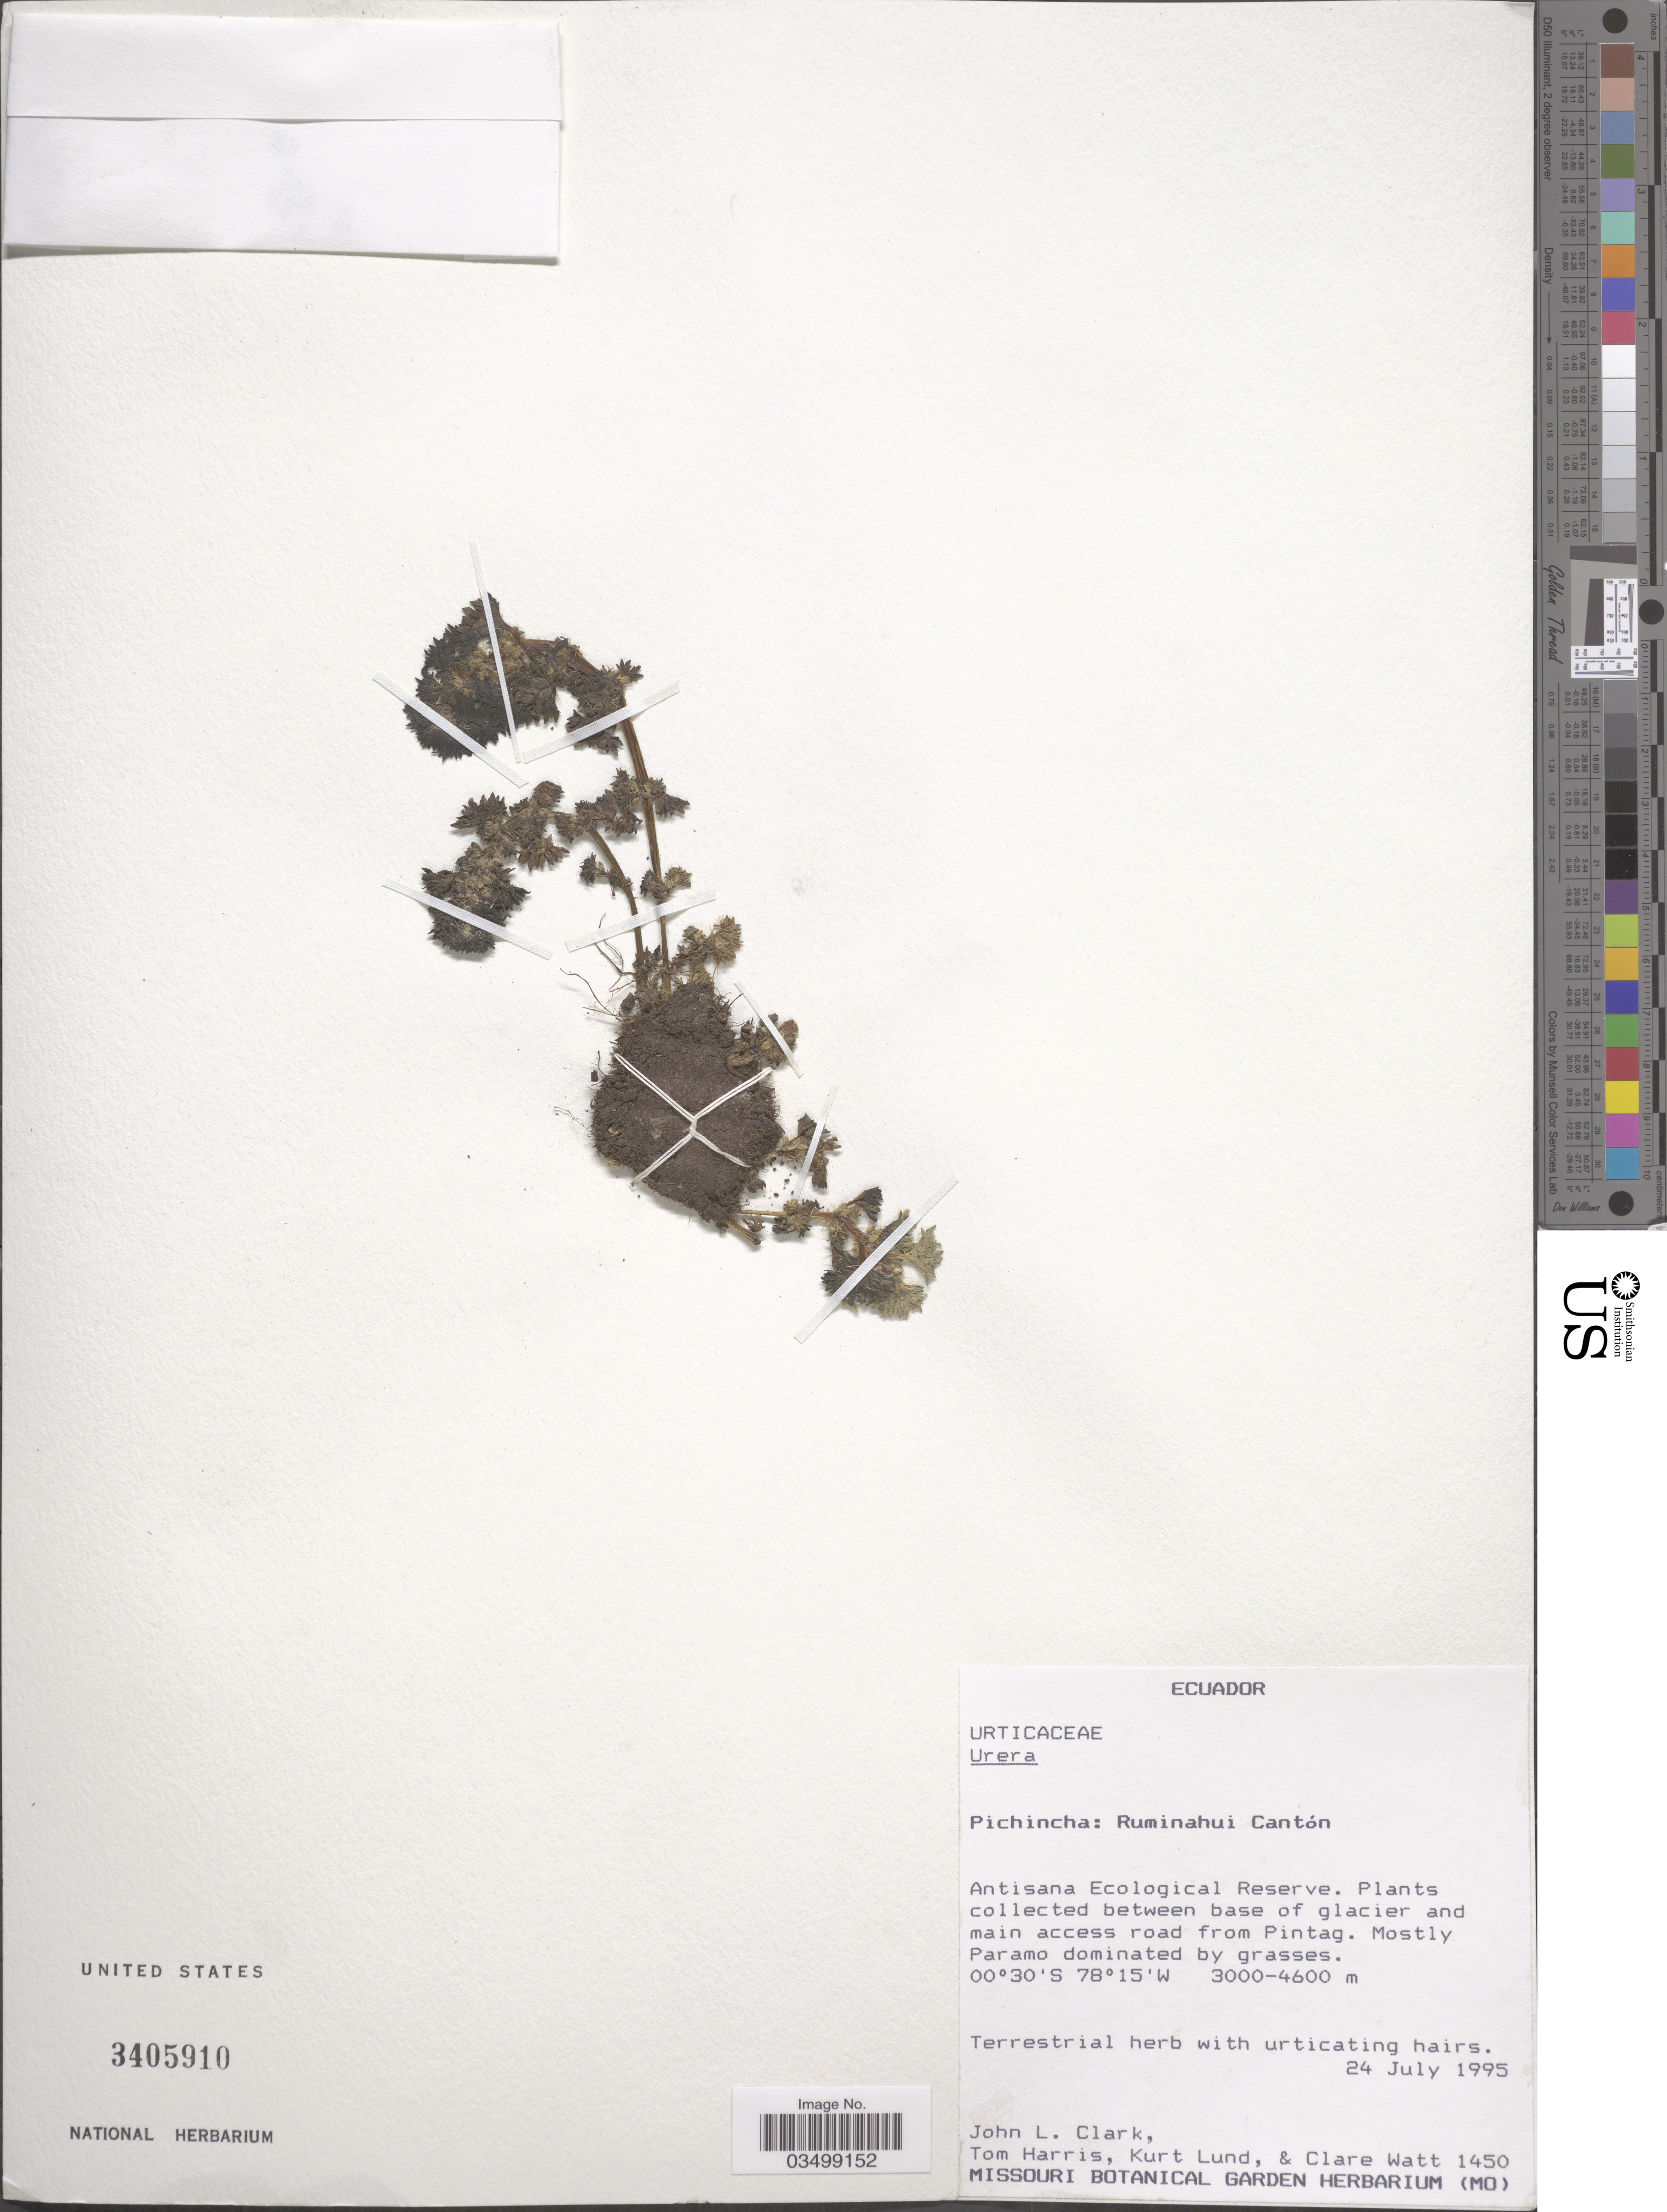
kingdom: Plantae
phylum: Tracheophyta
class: Magnoliopsida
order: Rosales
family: Urticaceae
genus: Urera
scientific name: Urera sp.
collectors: J. L. Clark, T. Harris, K. Lund & C. Watt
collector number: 1450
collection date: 1995-07-24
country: Ecuador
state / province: Pichincha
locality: Ruminahui Cantón. Antisana Ecological Reserve. Between base of glacier and main access road from Pintag.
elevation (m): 3000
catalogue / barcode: US 3405910